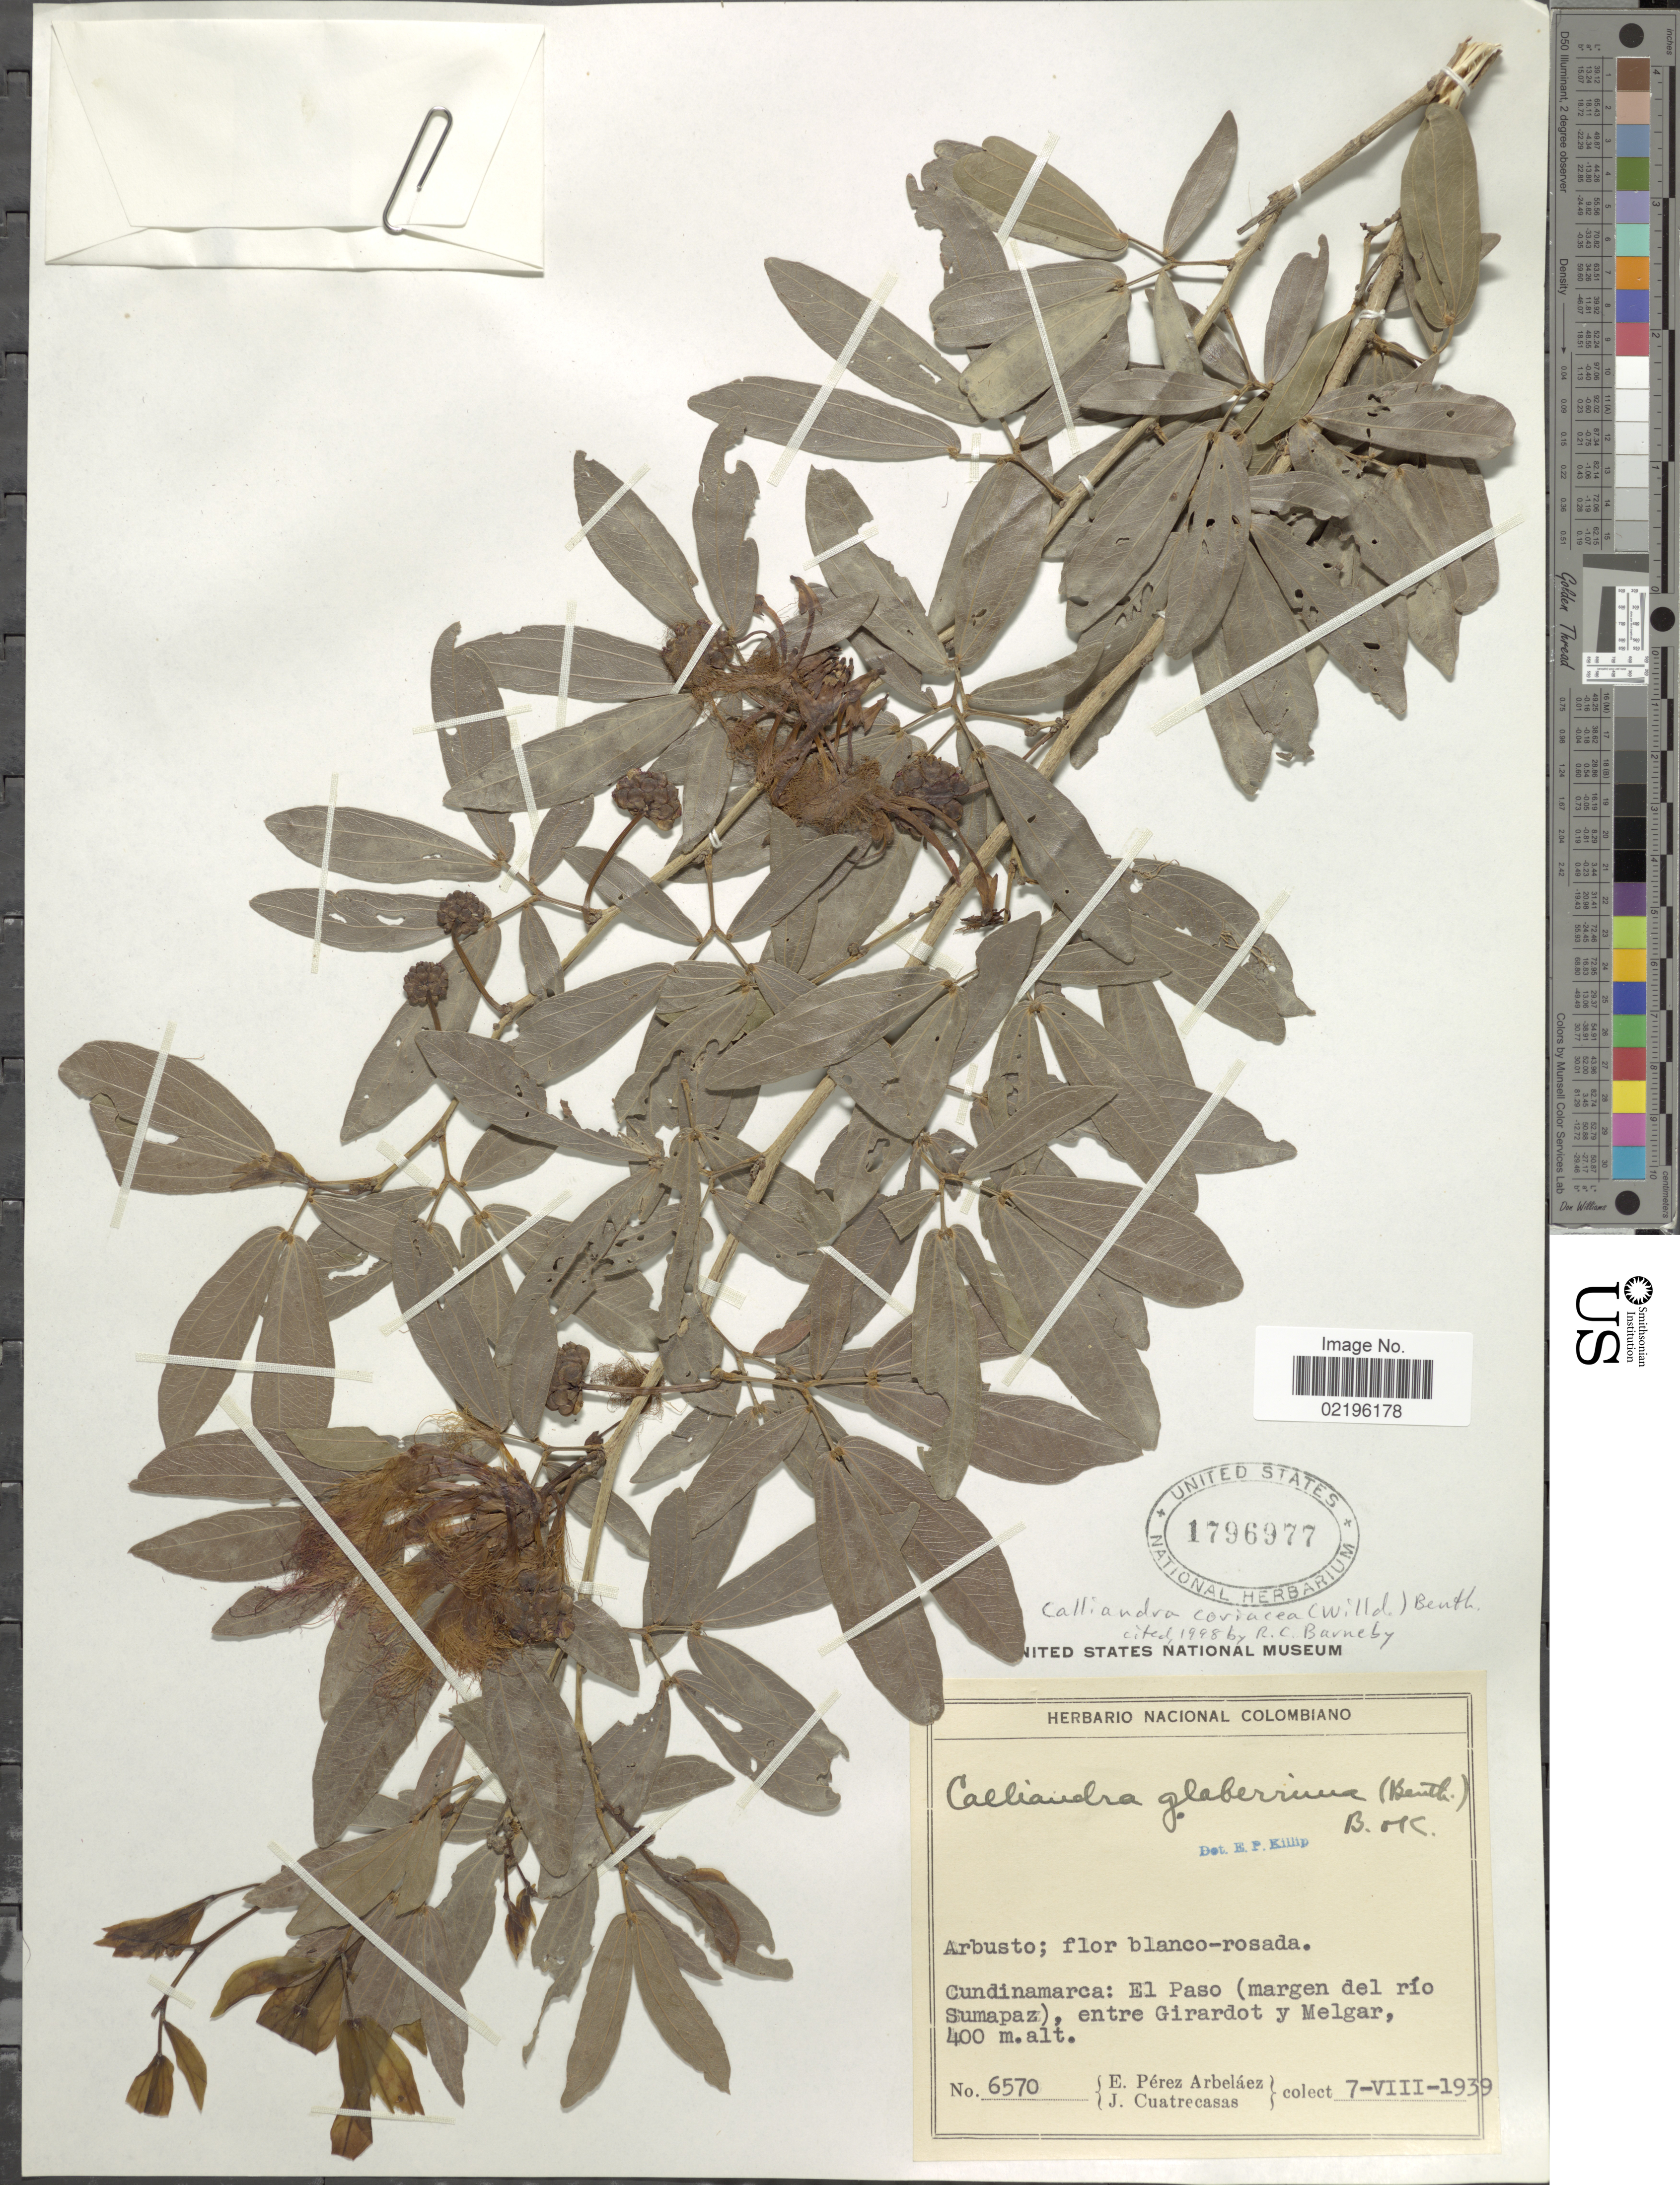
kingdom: Plantae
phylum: Tracheophyta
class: Magnoliopsida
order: Fabales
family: Fabaceae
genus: Calliandra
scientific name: Calliandra coriacea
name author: (Humb. & Bonpl. ex Willd.) Benth.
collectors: E. Pérez Arbeláez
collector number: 6570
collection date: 1939-08-07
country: Colombia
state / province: Cundinamarca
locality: El Paso (margen del rio Sumapaz), entre Girardot y Melgar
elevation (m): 400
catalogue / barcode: US 1796977